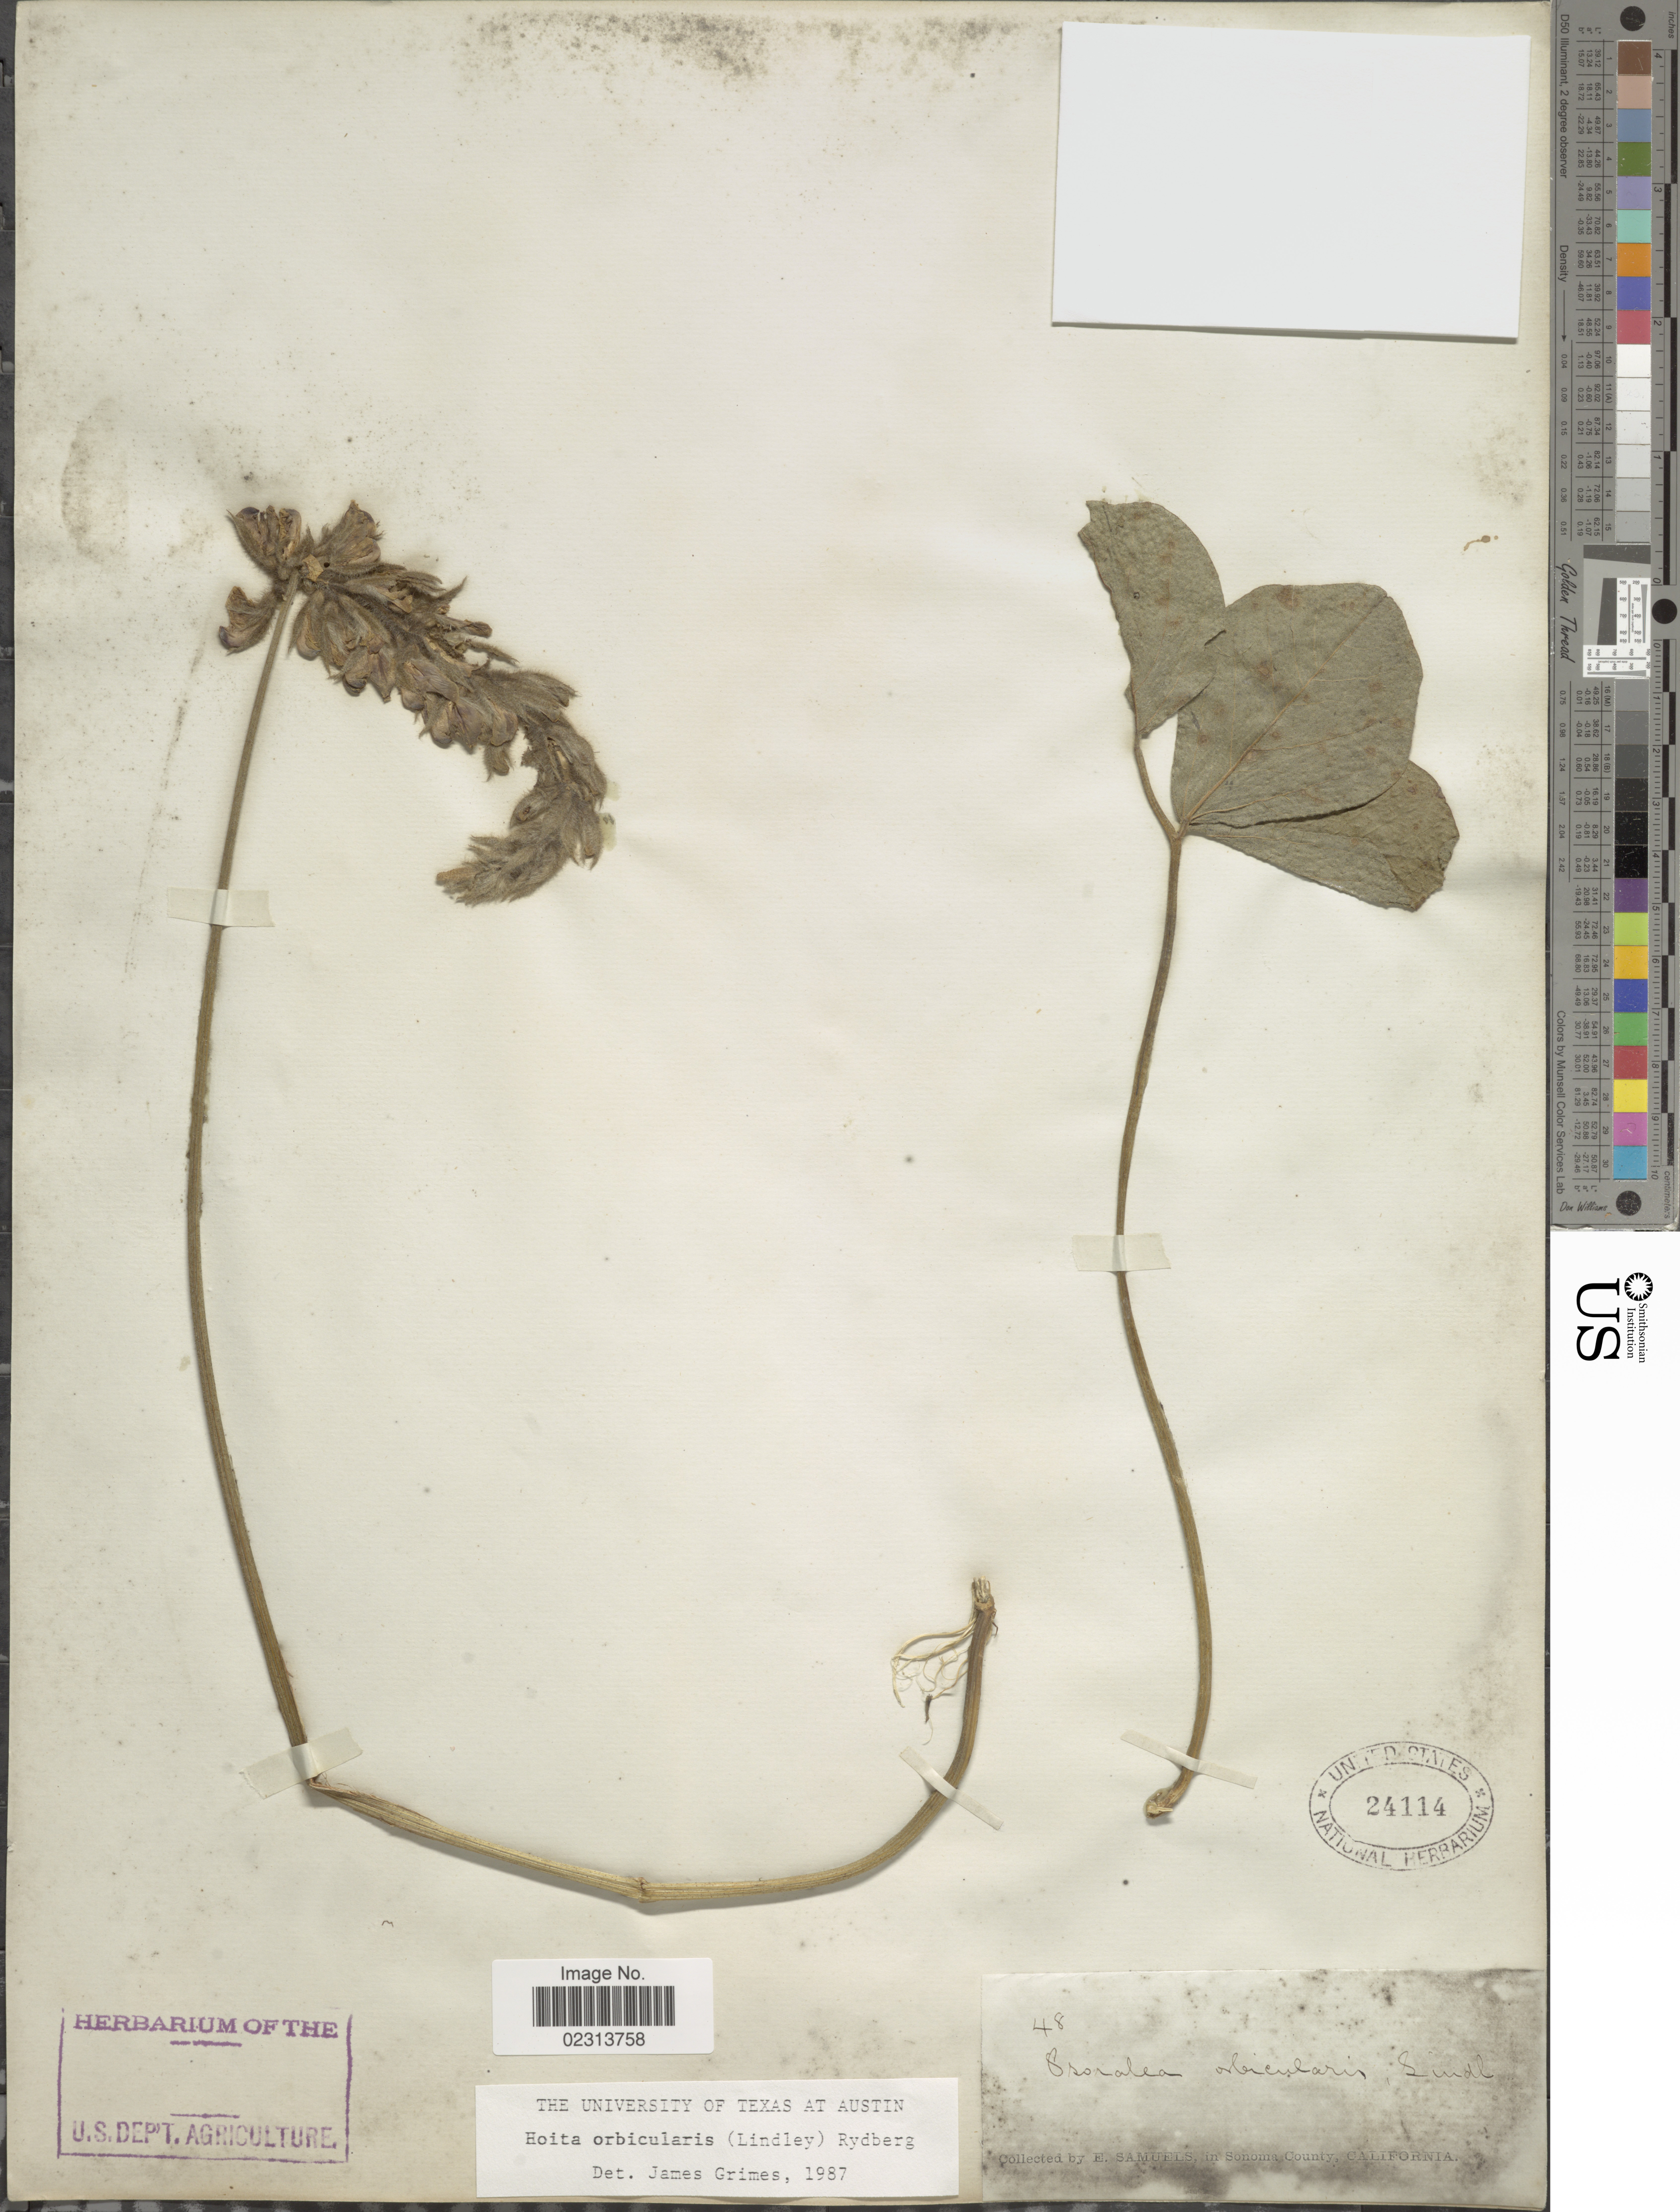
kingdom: Plantae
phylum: Tracheophyta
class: Magnoliopsida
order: Fabales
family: Fabaceae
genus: Hoita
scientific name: Hoita orbicularis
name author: (Lindl.) Rydb.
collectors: E. Samuels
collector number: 48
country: United States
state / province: California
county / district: Sonoma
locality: Sonoma County, California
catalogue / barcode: US 24114